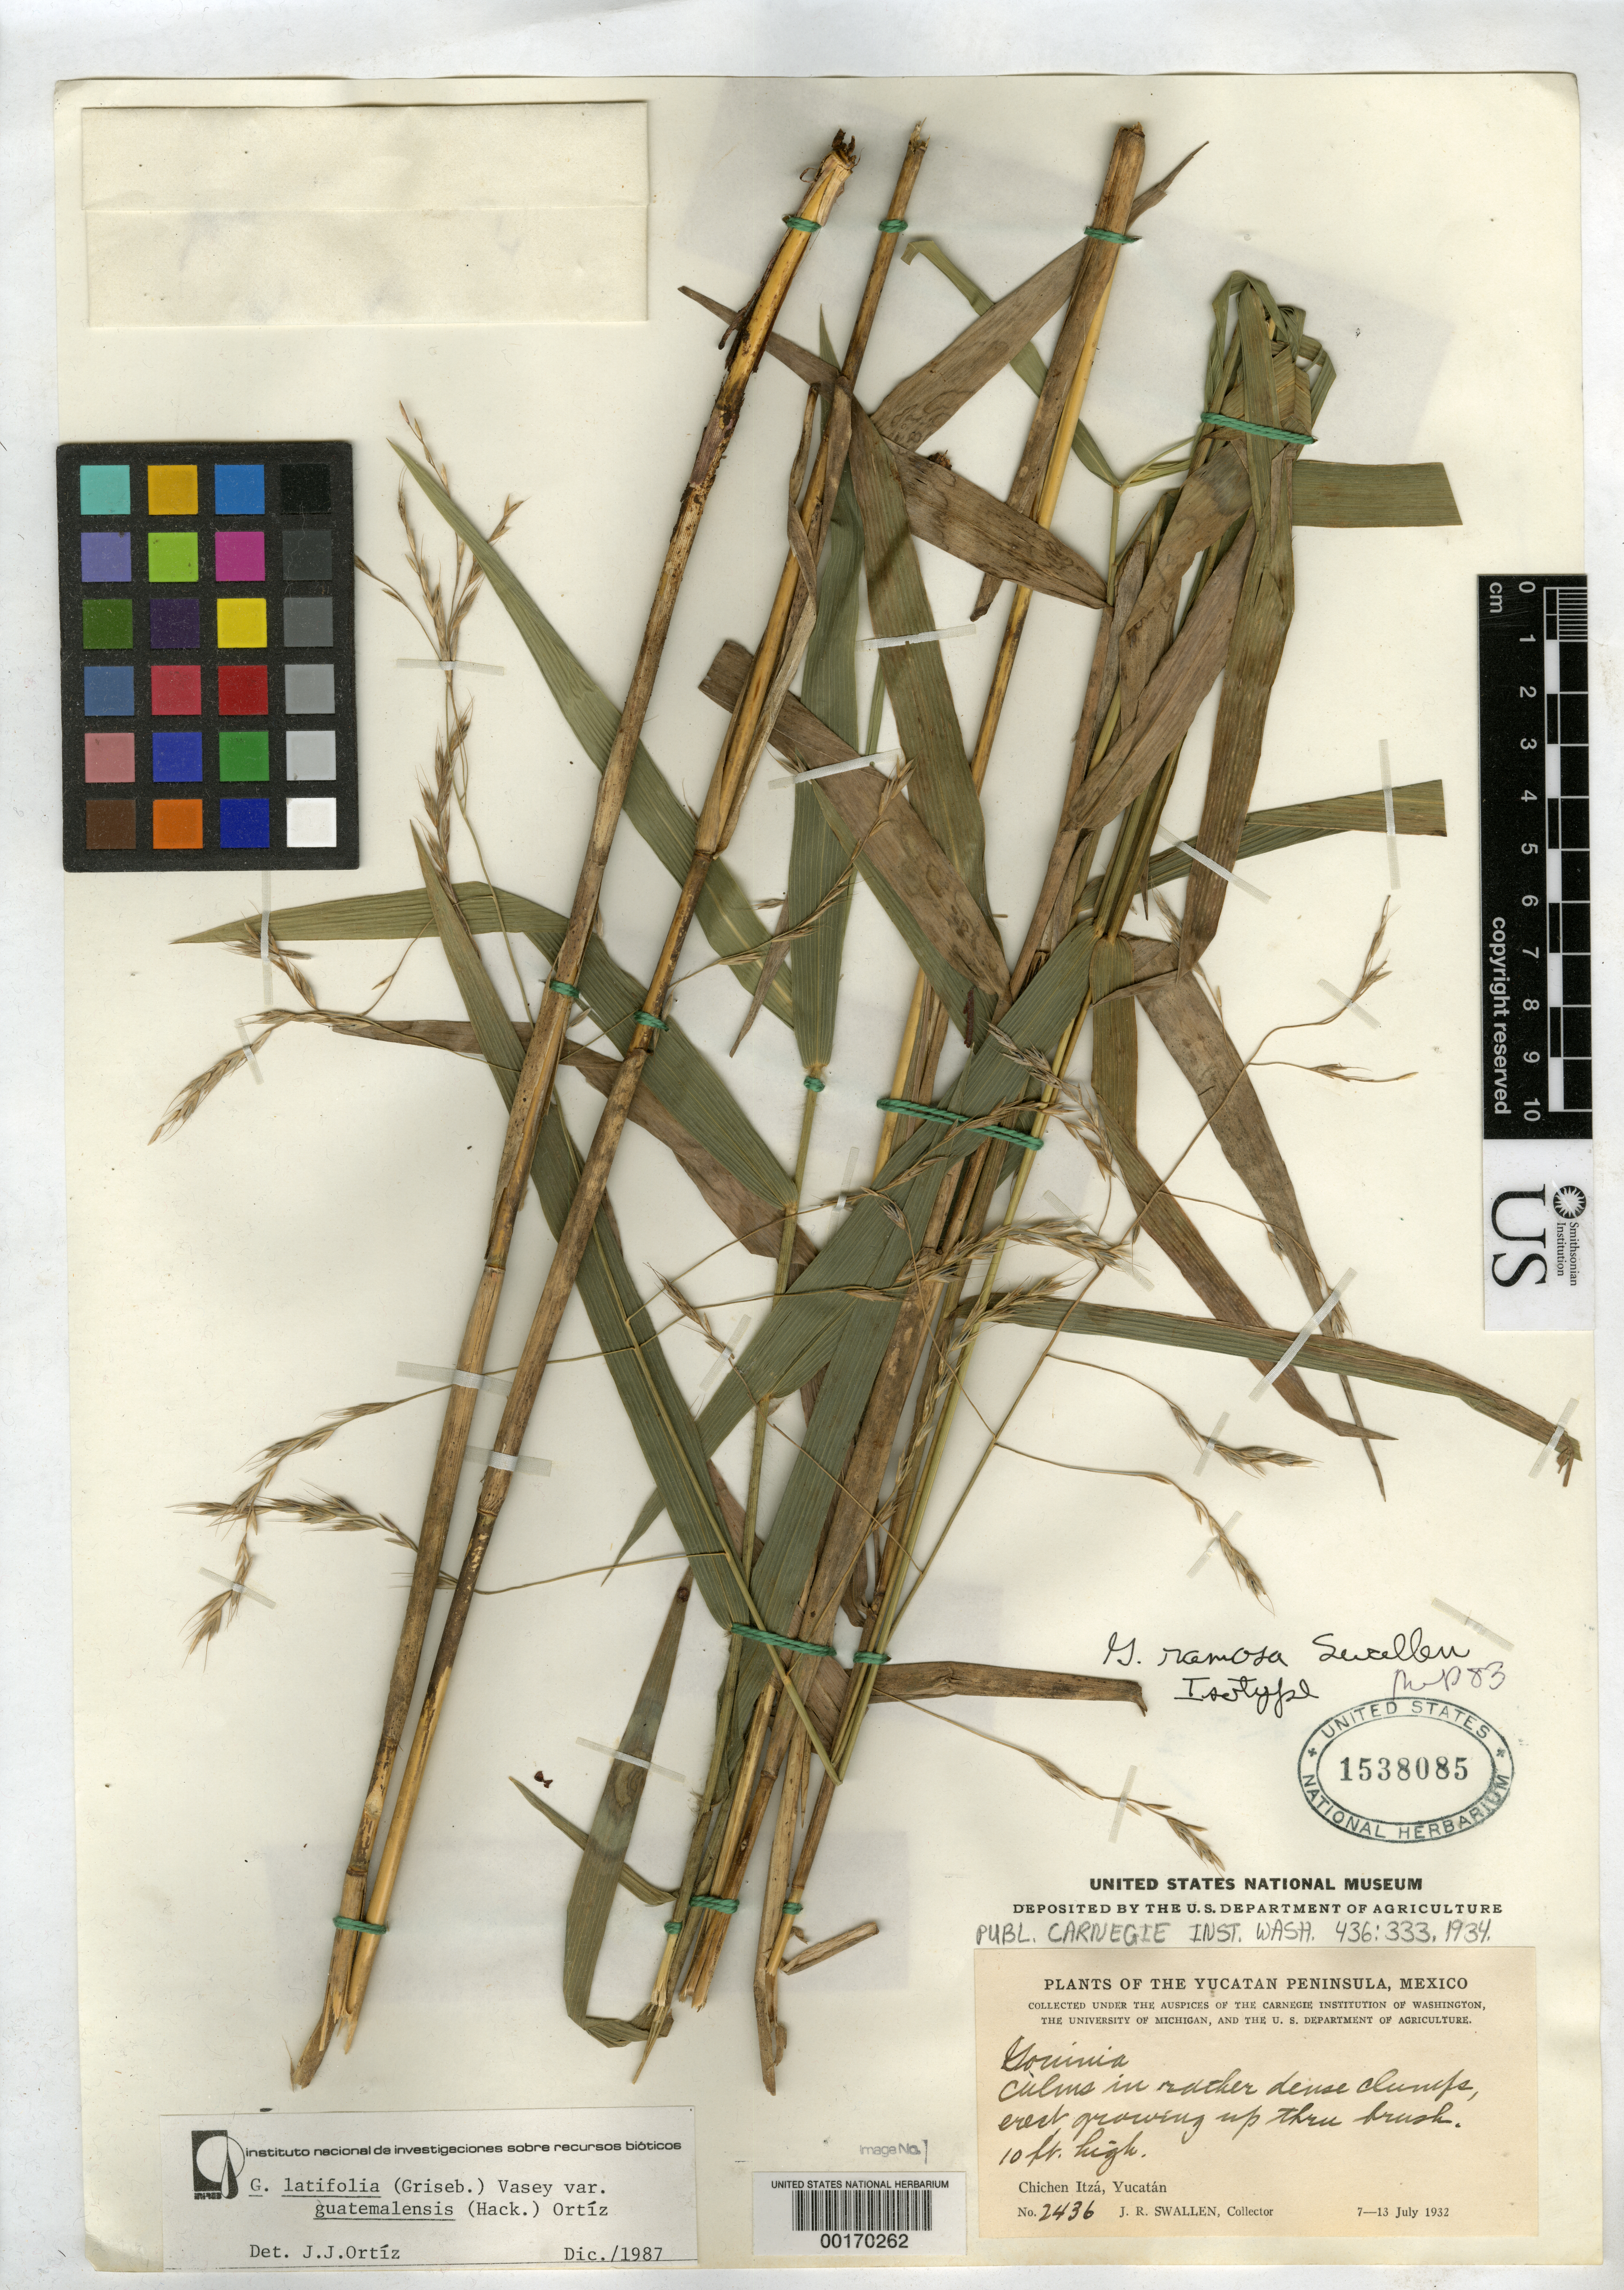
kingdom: Plantae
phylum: Tracheophyta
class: Liliopsida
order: Poales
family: Poaceae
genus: Gouinia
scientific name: Gouinia ramosa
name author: Swallen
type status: Isotype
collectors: J. R. Swallen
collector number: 2436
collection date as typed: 07 Jul 1932 to 13 Jul 1932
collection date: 1932-07-07/1932-07-13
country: Mexico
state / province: Yucatán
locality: Chichen Itza.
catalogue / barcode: US 1538085